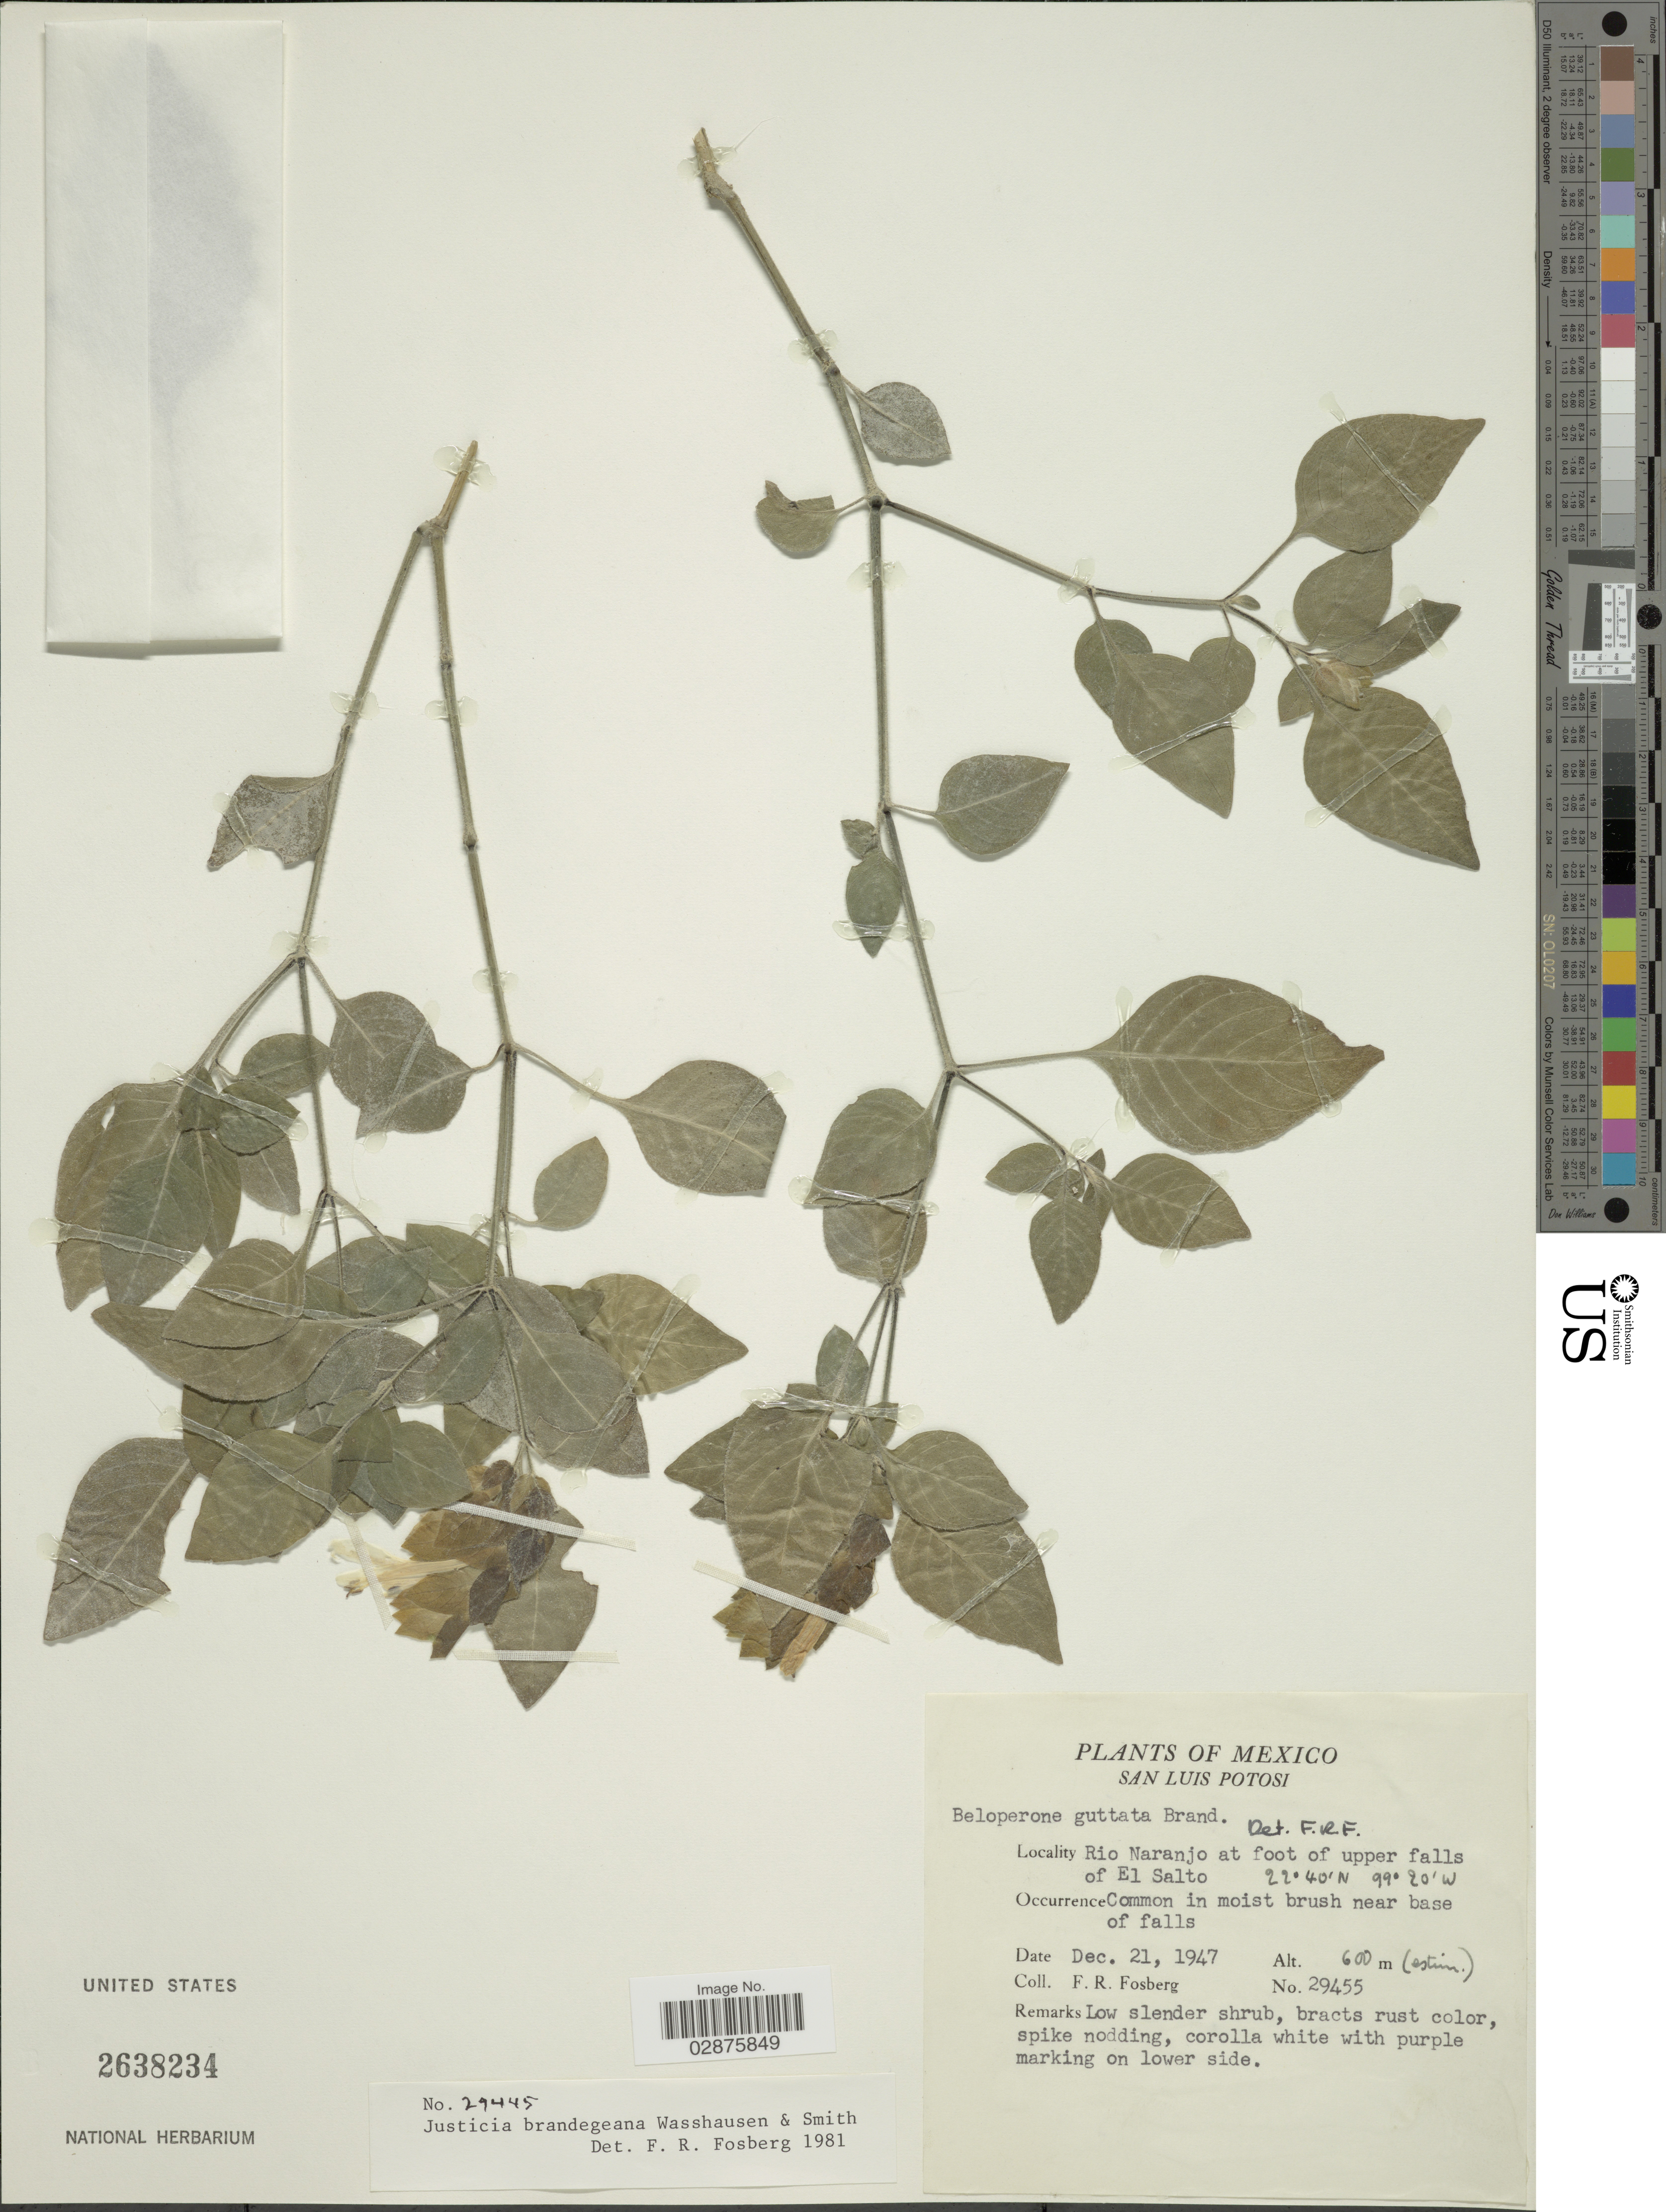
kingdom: Plantae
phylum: Tracheophyta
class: Magnoliopsida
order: Lamiales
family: Acanthaceae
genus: Justicia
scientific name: Justicia brandegeana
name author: Wassh. & L.B. Sm.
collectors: F. R. Fosberg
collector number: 29455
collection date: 1947-12-21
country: Mexico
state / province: San Luis Potosí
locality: Rio Naranjo at foot of upper falls of El Salto.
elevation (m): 600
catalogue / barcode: US 2638234